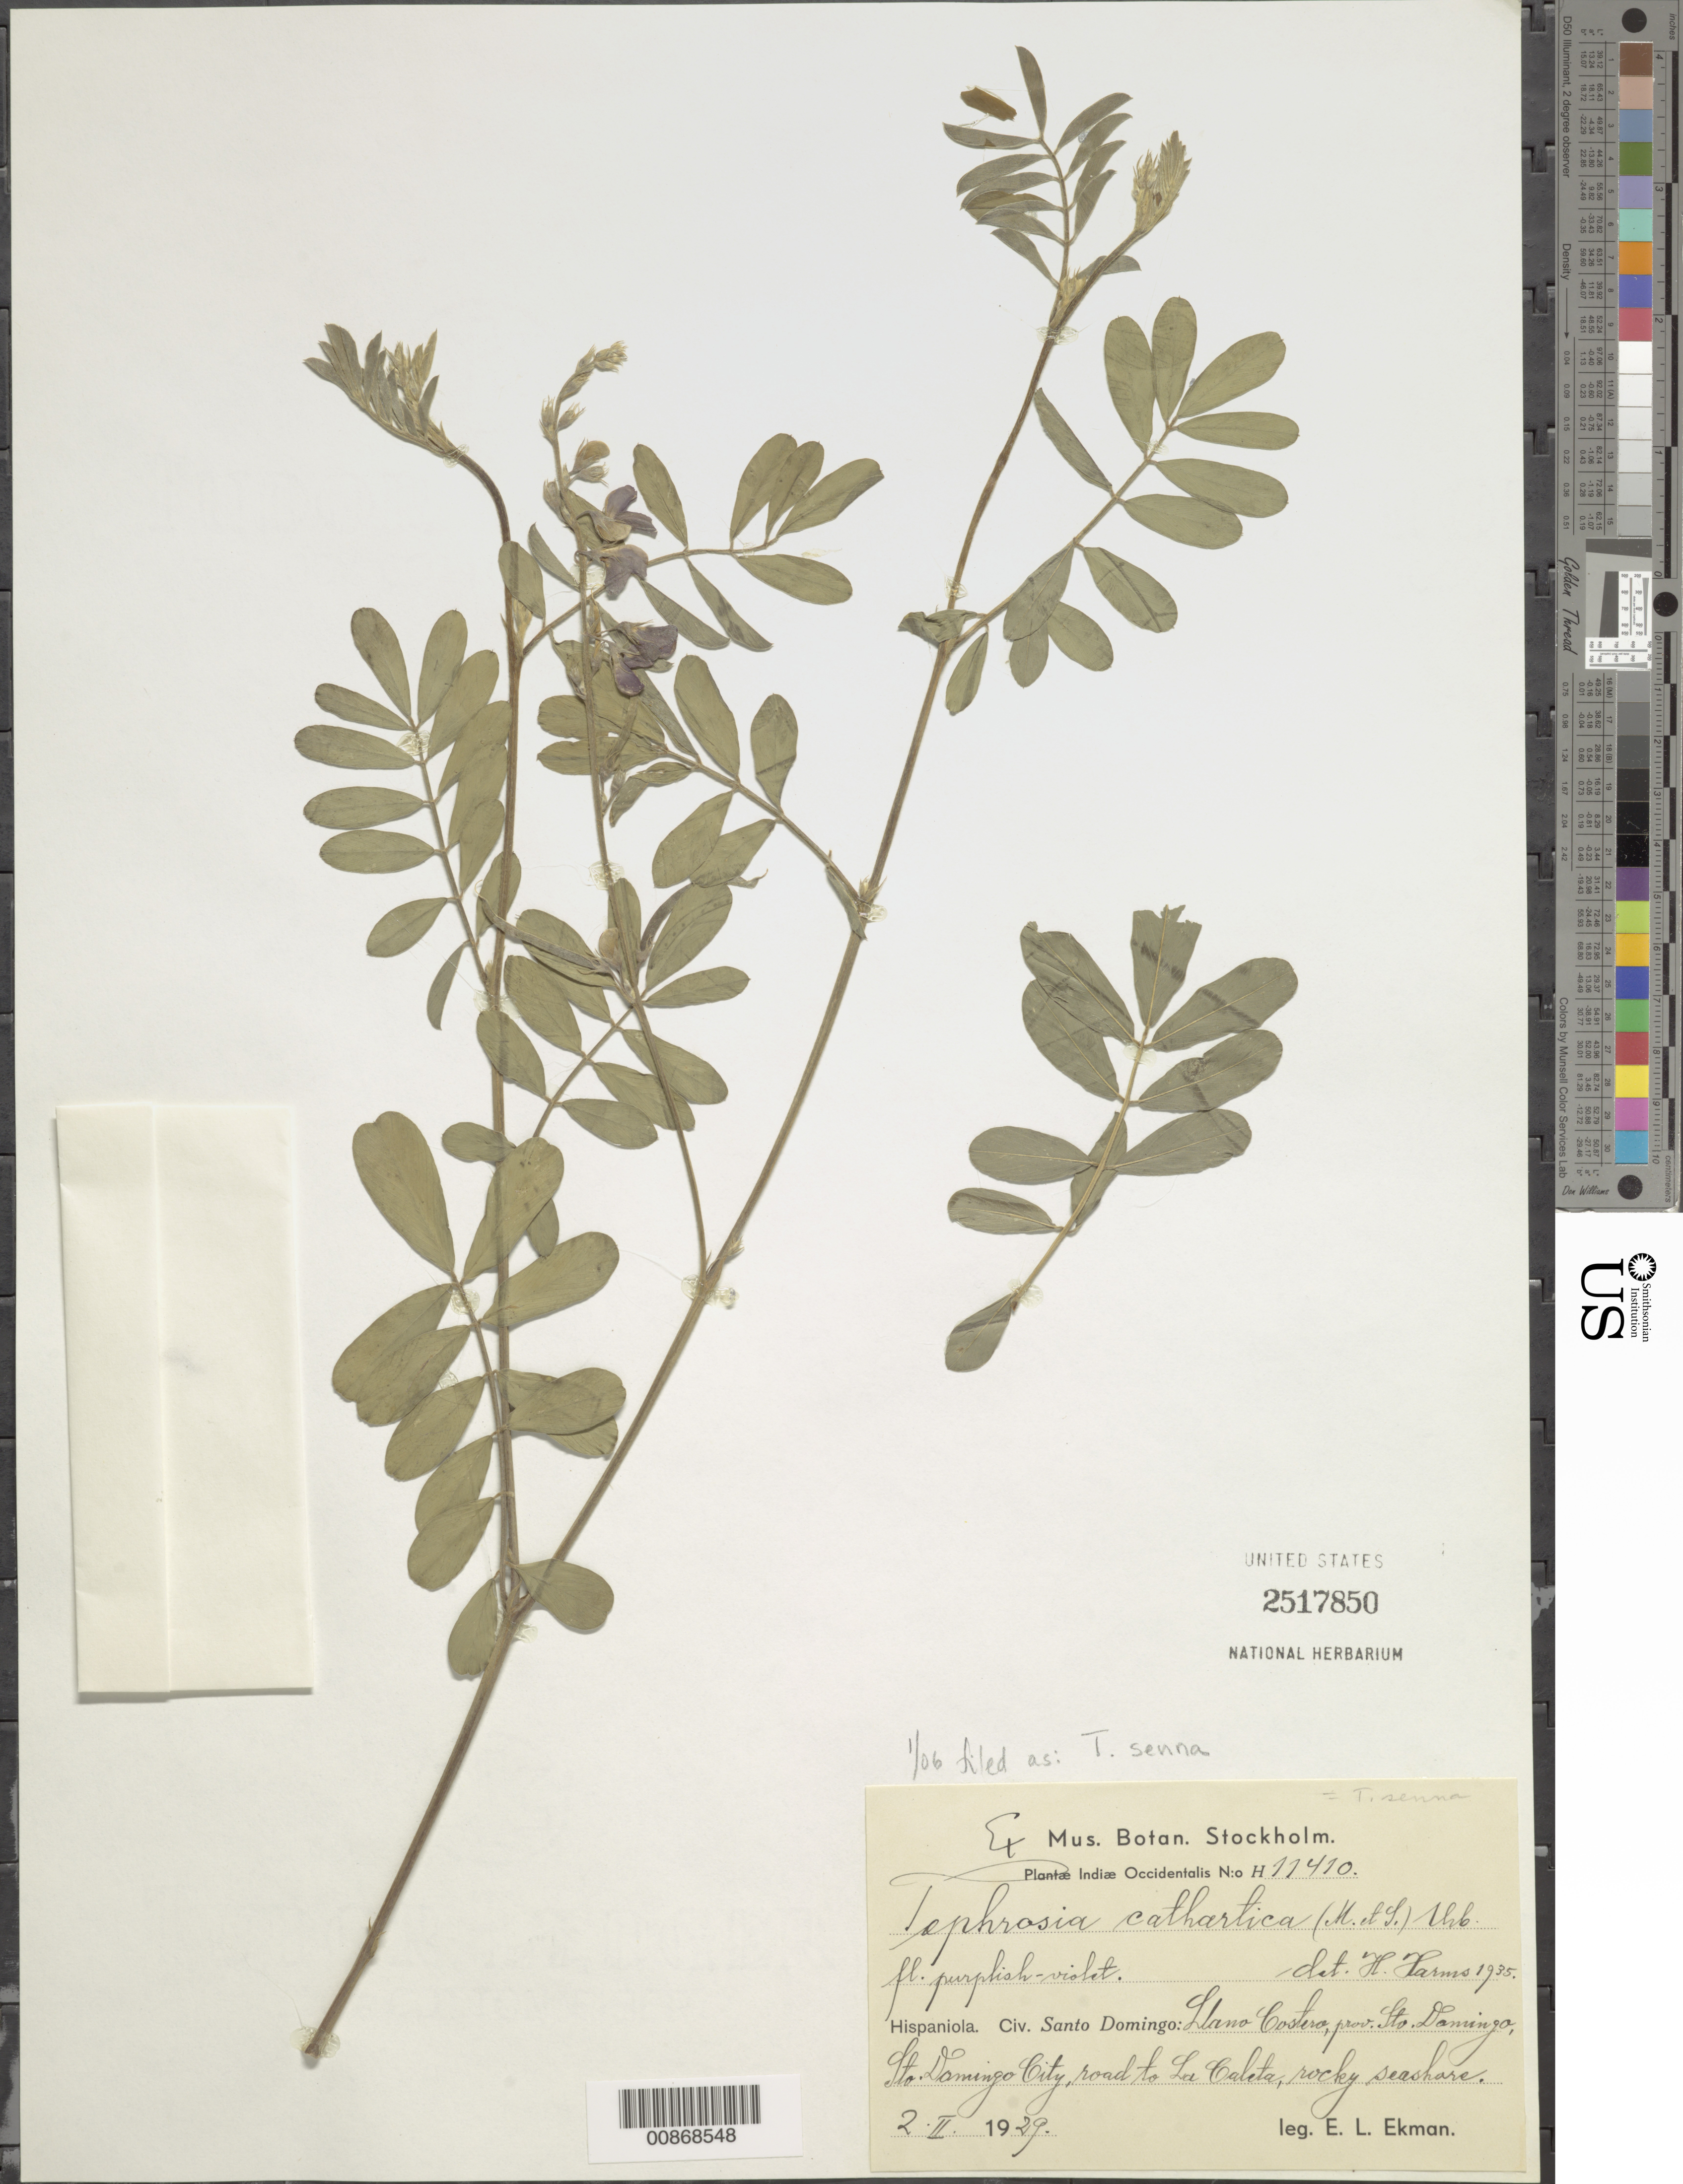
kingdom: Plantae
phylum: Tracheophyta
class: Magnoliopsida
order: Fabales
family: Fabaceae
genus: Tephrosia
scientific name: Tephrosia senna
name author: Kunth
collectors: E. L. Ekman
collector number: H 11410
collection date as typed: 02 Feb 1929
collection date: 1929-02-02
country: Dominican Republic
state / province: Distrito Nacional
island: Hispaniola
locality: Llano Costero, prov. Sto. Domingo (obsolete), Sto. Domingo City, road to La Caleta.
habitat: Rocky seashore.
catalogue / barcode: US 2517850